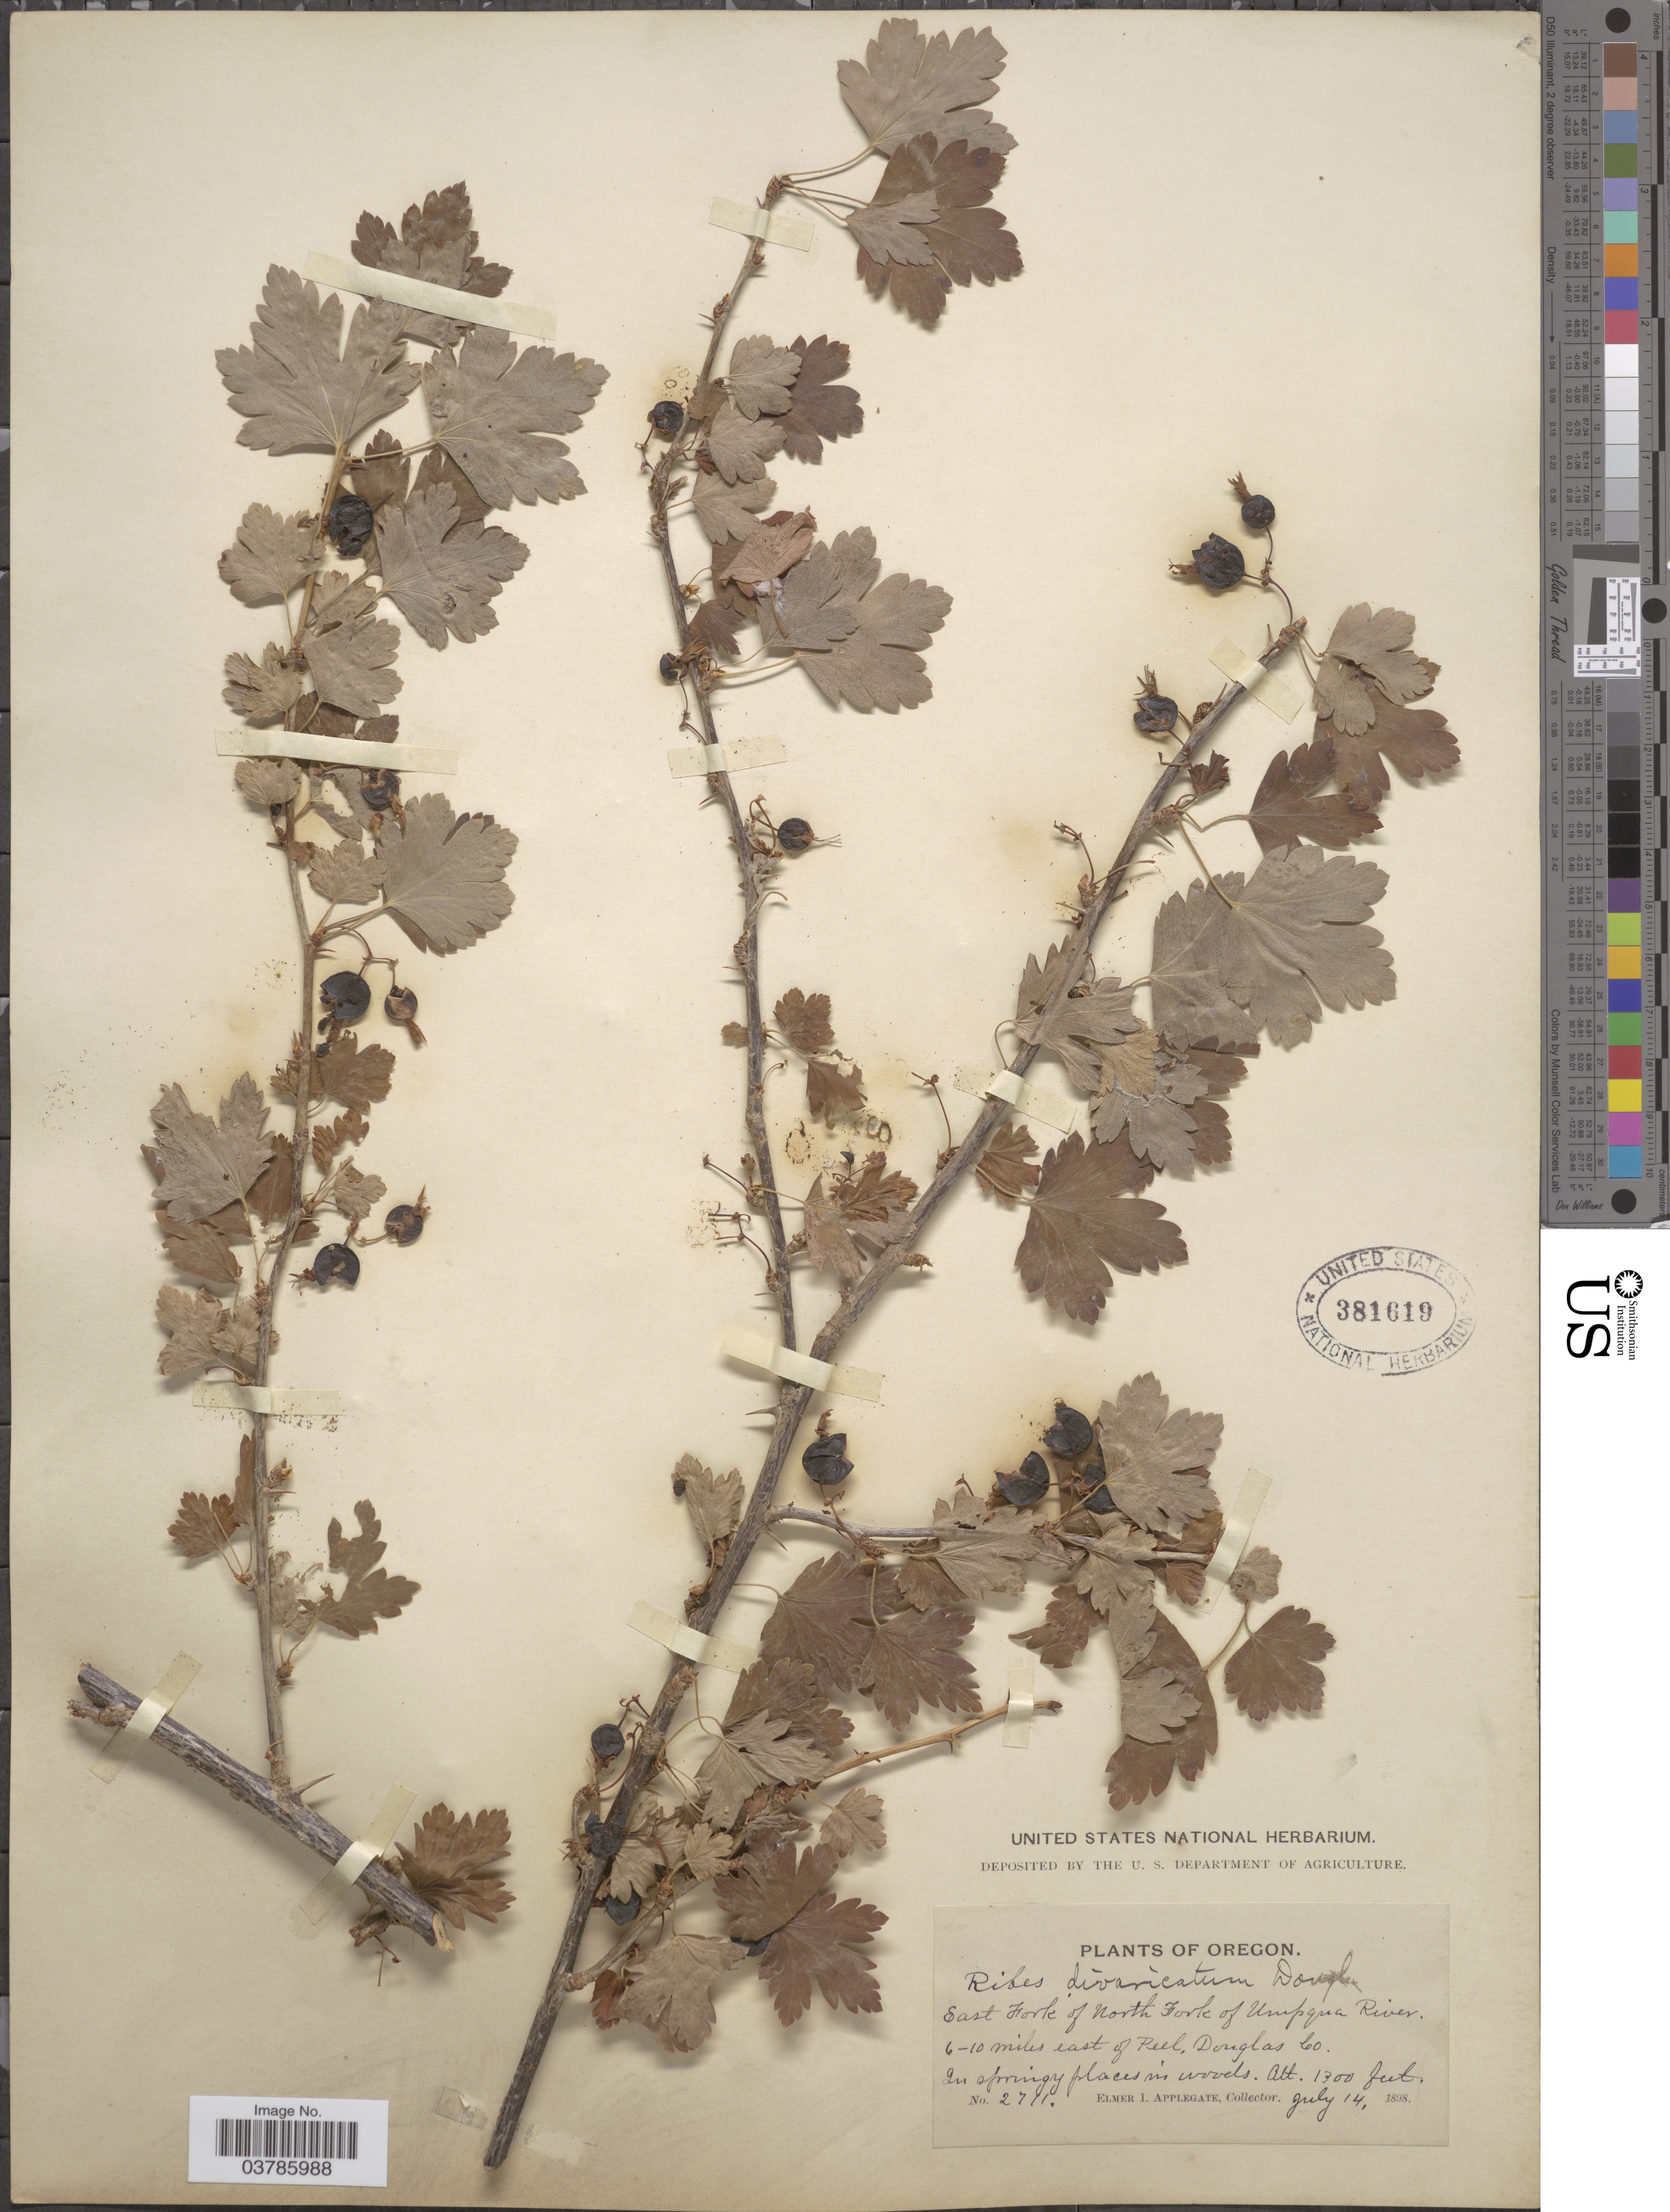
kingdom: Plantae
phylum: Tracheophyta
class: Magnoliopsida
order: Saxifragales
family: Grossulariaceae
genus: Ribes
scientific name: Ribes divaricatum var. divaricatum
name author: Douglas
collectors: E. I. Applegate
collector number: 2711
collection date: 1898-07-14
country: United States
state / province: Oregon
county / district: Douglas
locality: East Fork of North Fork of Umpqua River. 6-10 miles east of Peel, Douglas Co.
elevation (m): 396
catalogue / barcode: US 381619